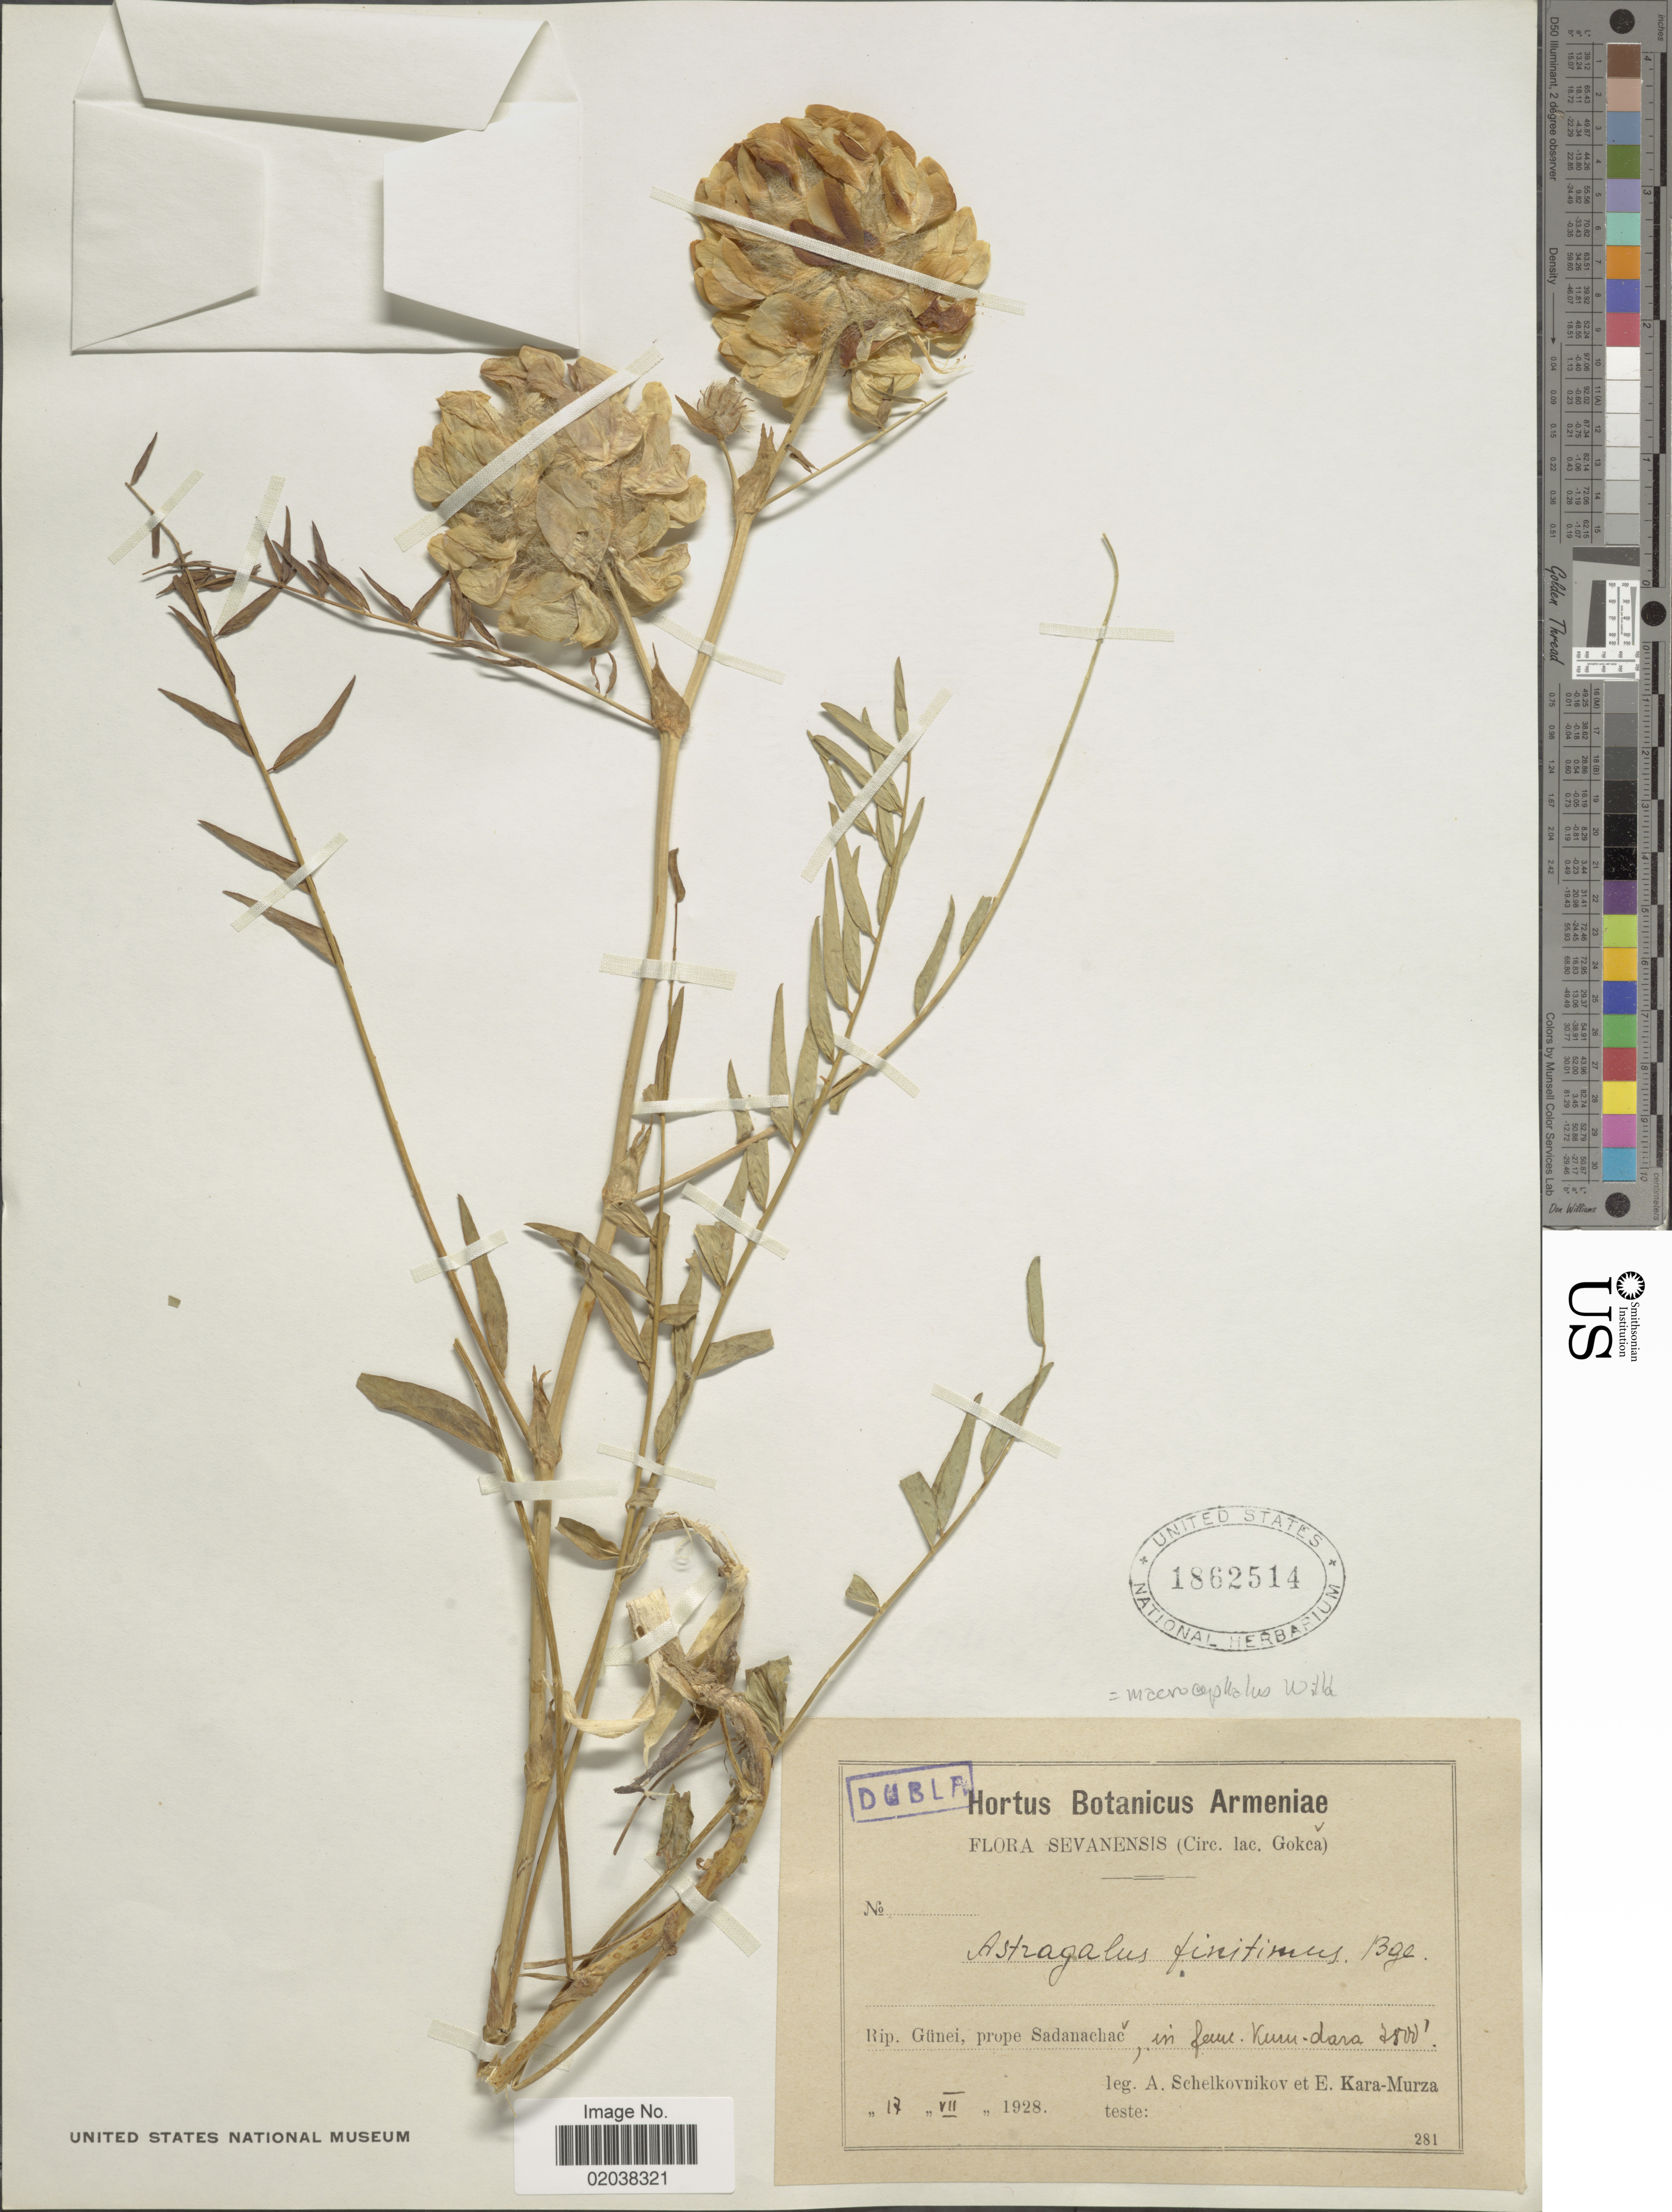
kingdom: Plantae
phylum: Tracheophyta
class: Magnoliopsida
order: Fabales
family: Fabaceae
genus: Astragalus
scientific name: Astragalus macrocephalus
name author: Willd.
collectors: A. B. Schelkovnikov & E. Kara-Murza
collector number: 281?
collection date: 1928-07-17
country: Armenia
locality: Sevanensis (Circ. lac. Gokca). Rip. Gunei, prope Sadanachac, in fune Kuru-dara [interpreted]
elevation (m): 2377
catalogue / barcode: US 1862514